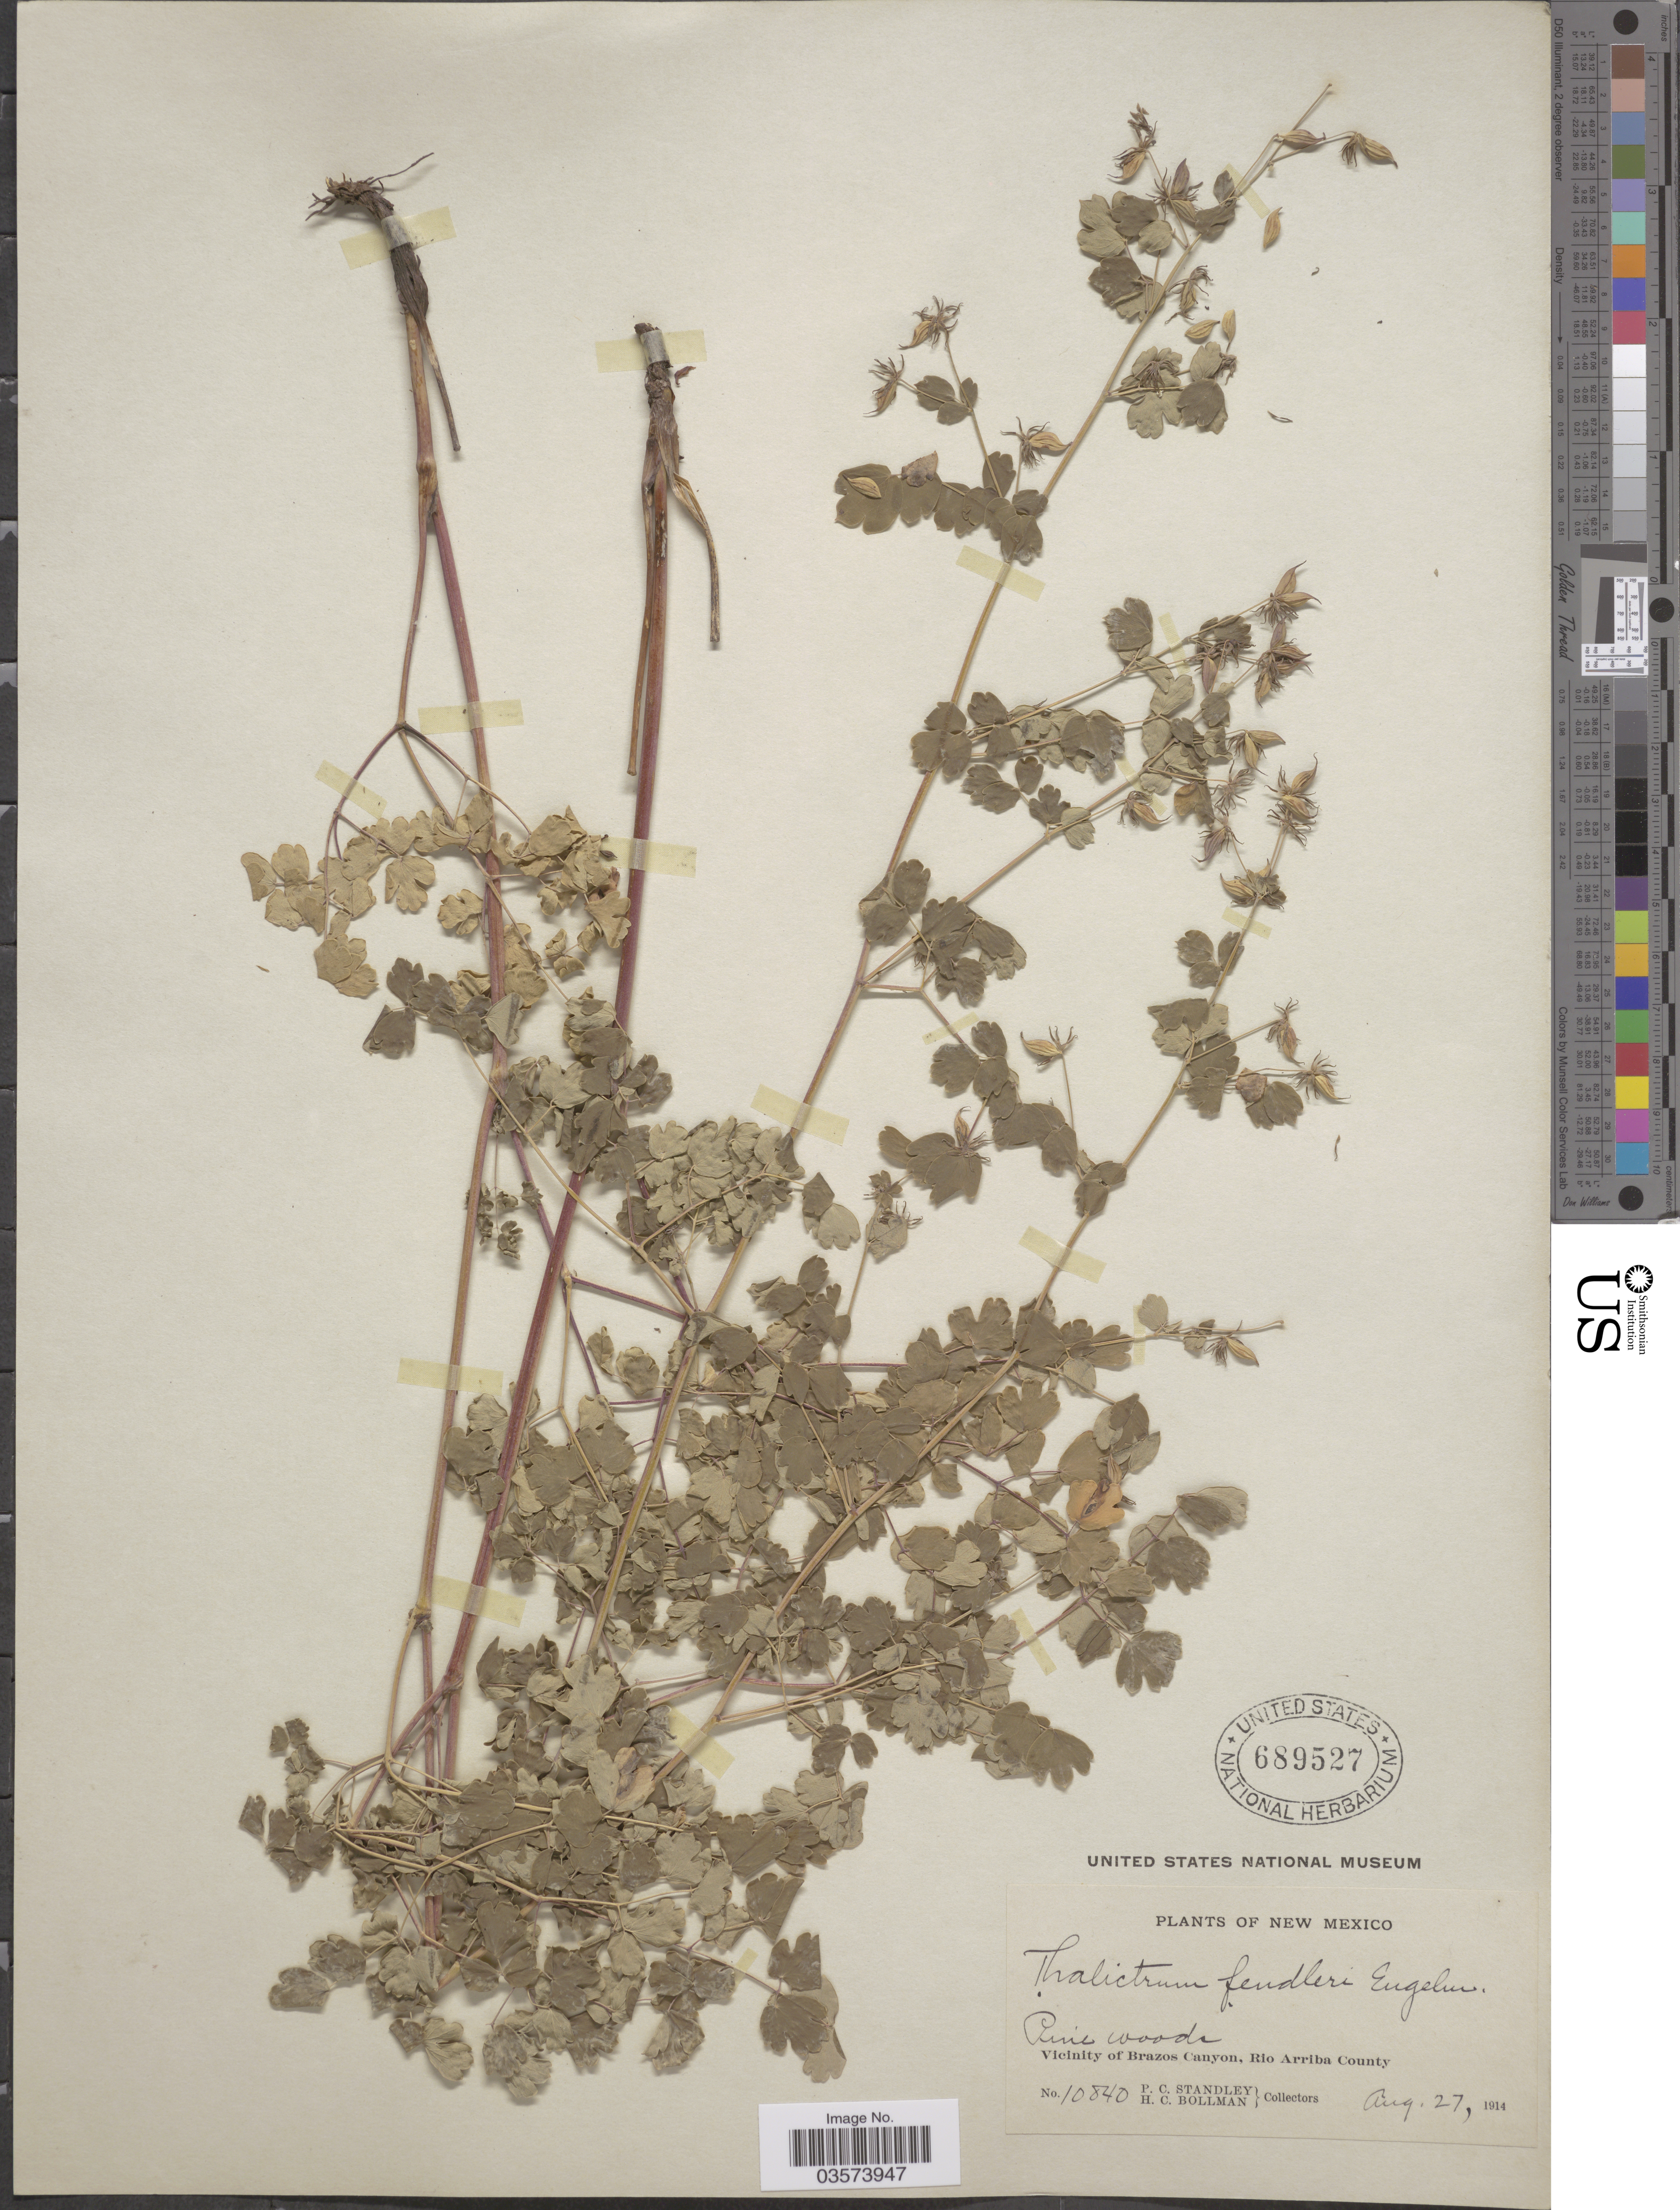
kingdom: Plantae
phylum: Tracheophyta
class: Magnoliopsida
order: Ranunculales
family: Ranunculaceae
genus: Thalictrum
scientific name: Thalictrum fendleri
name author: Engelm. ex A. Gray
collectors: P. C. Standley & H. C. Bollman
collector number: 10840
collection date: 1914-08-27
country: United States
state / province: New Mexico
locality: Pine woods. Vicinity of Brazos Canyon, Rio Arriba County.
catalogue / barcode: US 689527